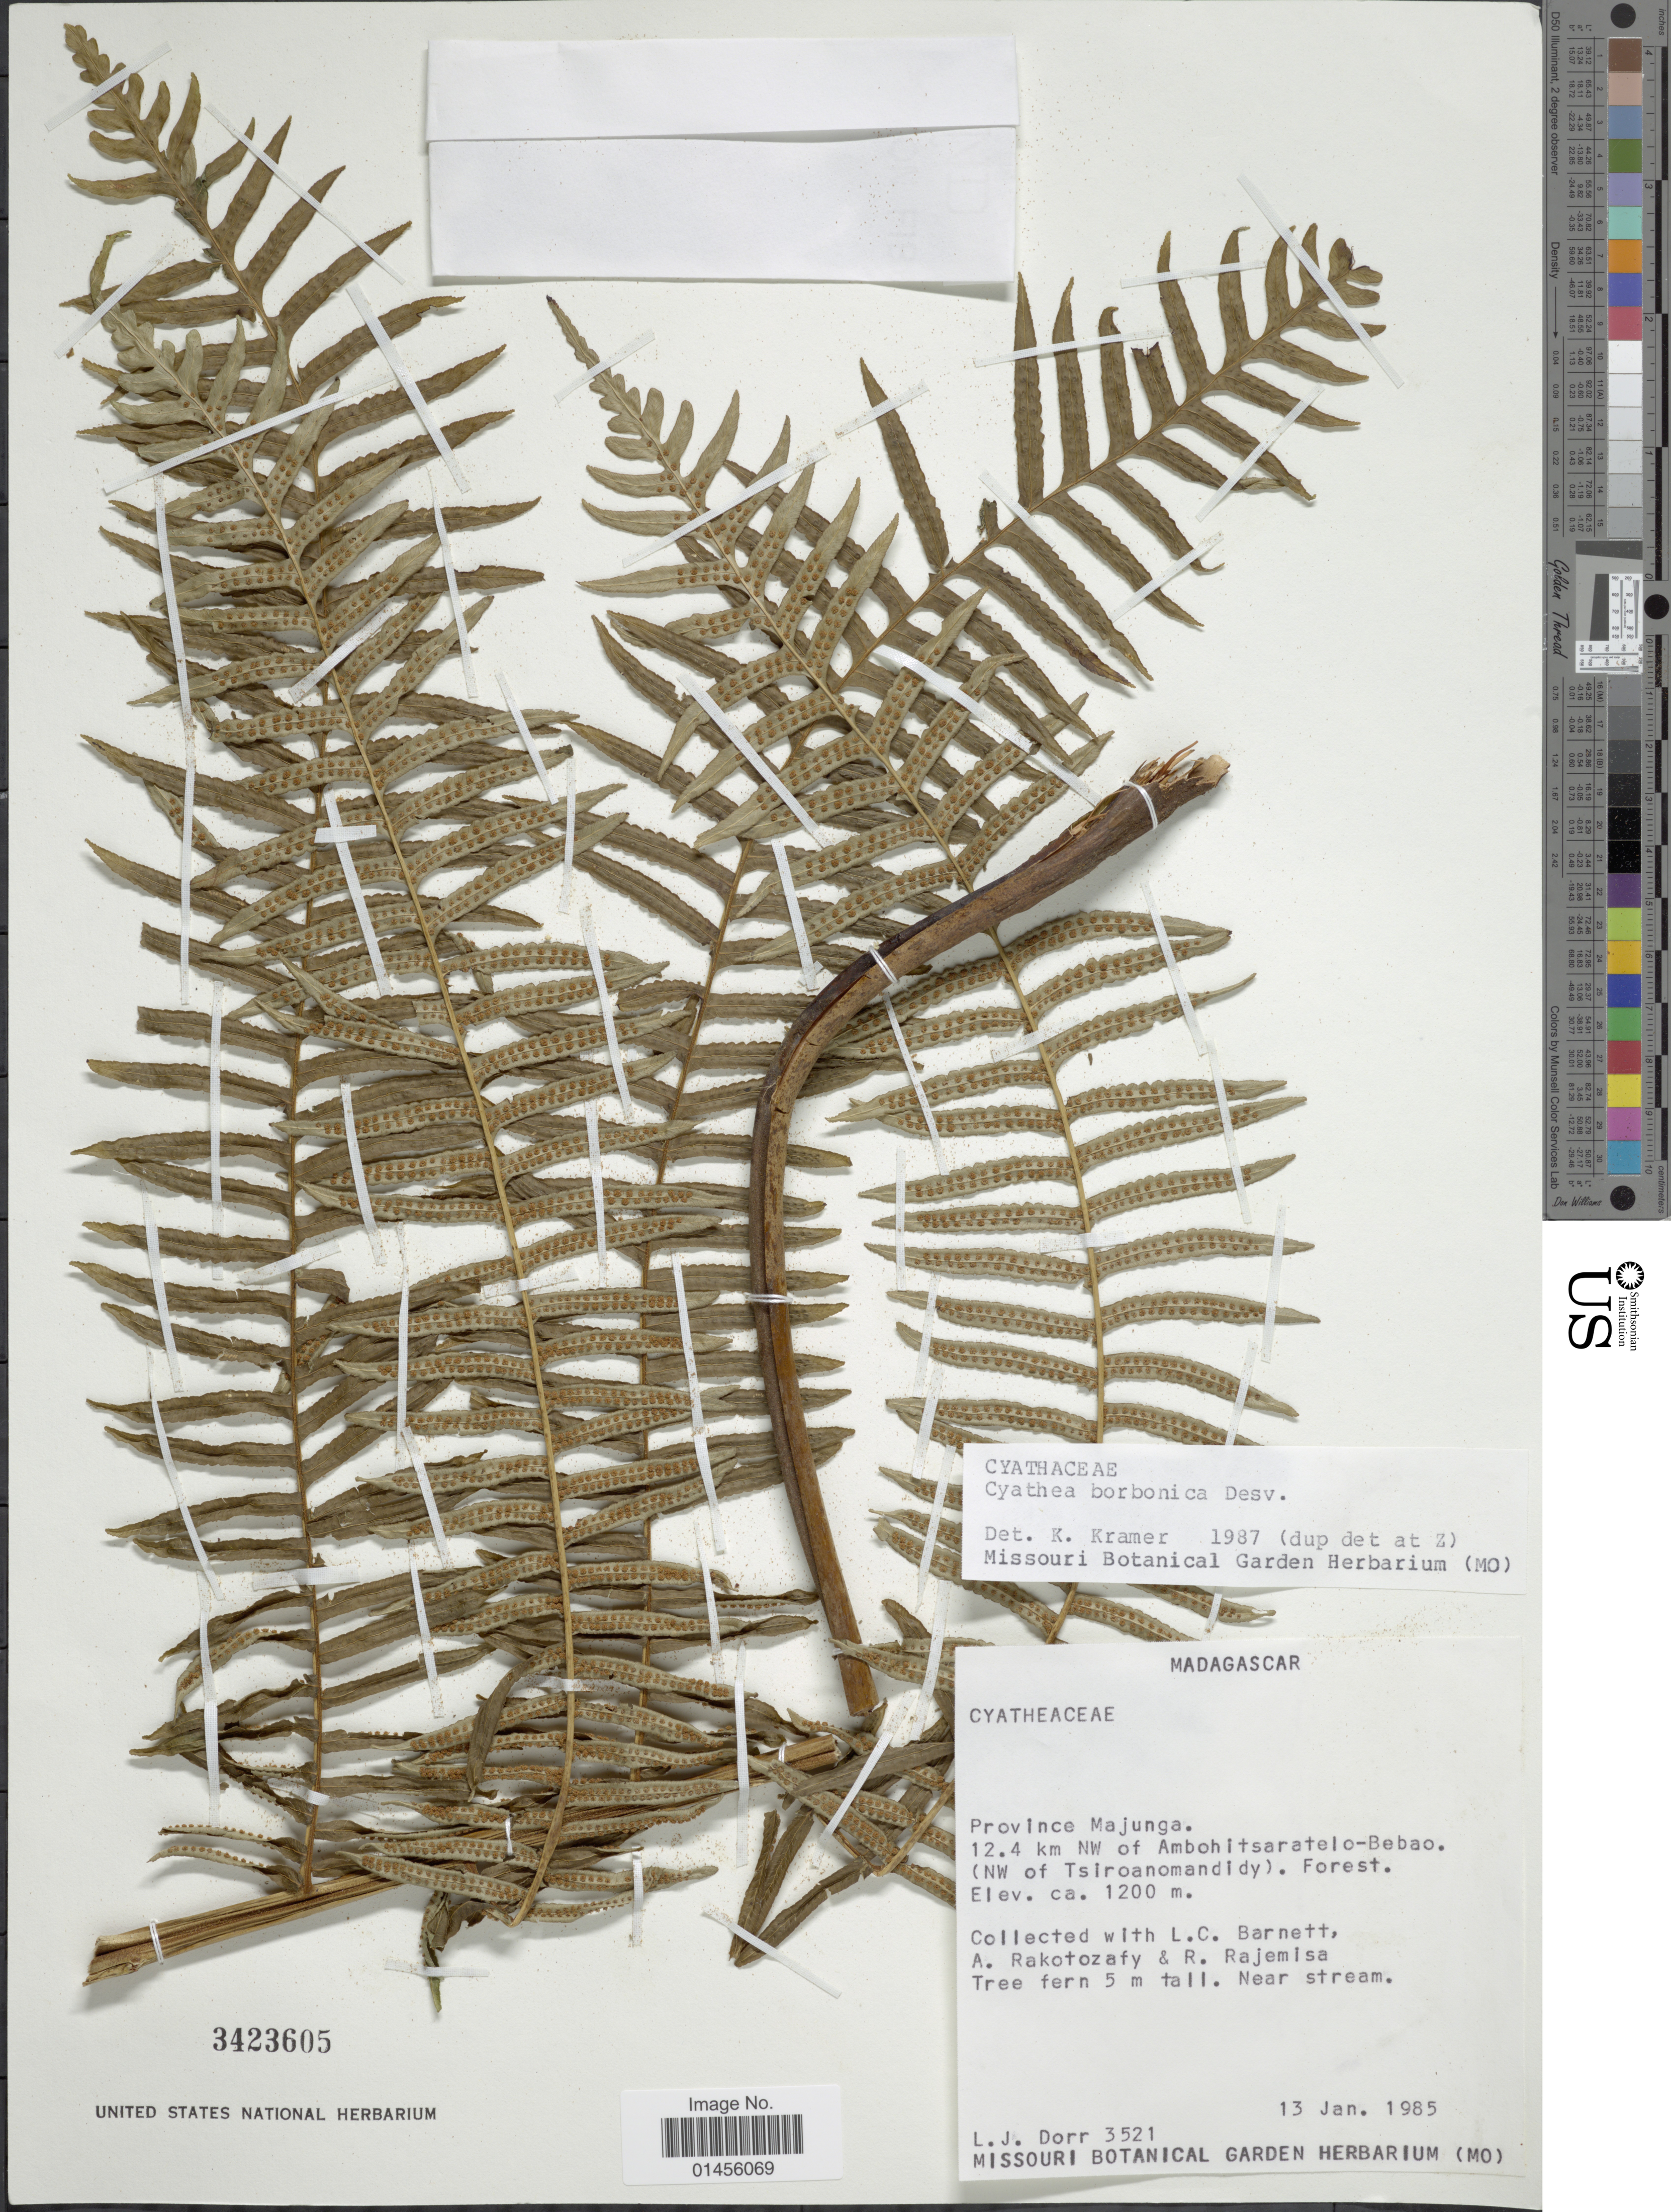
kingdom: Plantae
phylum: Tracheophyta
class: Polypodiopsida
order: Cyatheales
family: Cyatheaceae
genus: Alsophila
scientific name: Alsophila borbonica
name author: (Desv.) R.M. Tryon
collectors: L. J. Dorr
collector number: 3521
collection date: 1985-01-13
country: Madagascar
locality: Province Majunga. 12.4 km NW of Ambohitsaratelo-Bebao. ( NW of Tsiroanomandidy)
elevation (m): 1200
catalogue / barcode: US 3423605